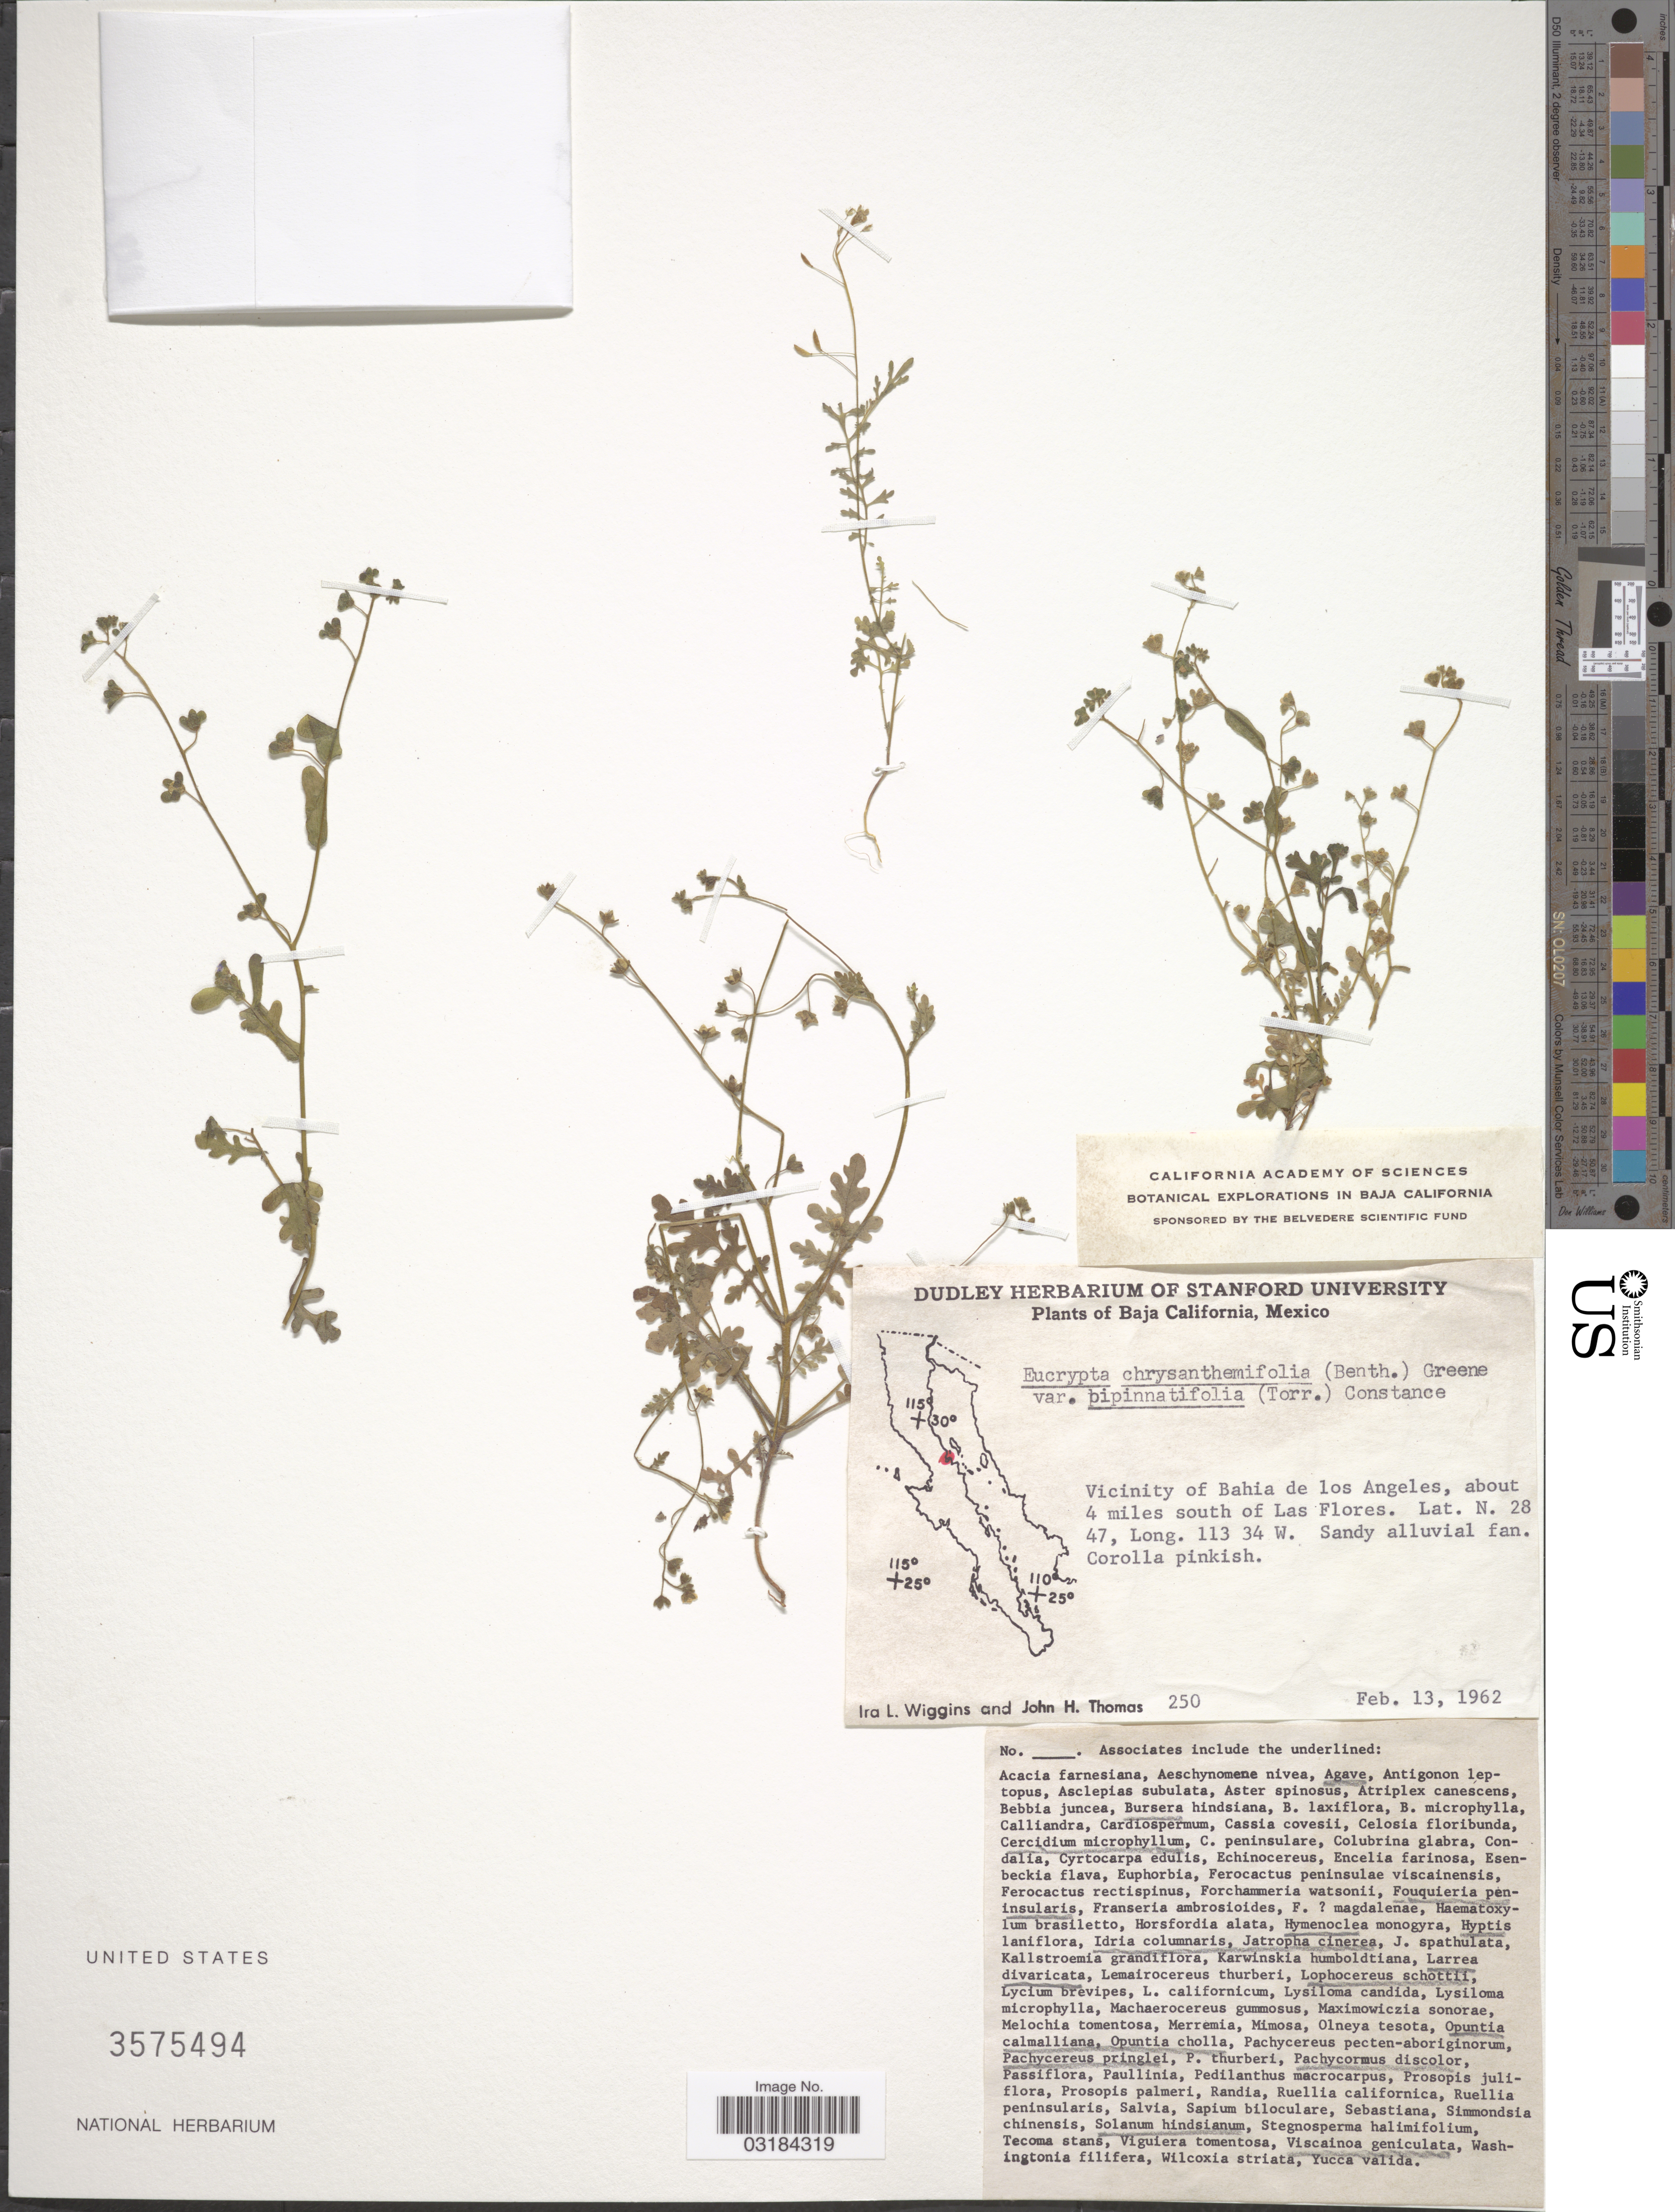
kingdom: Plantae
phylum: Tracheophyta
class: Magnoliopsida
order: Boraginales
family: Hydrophyllaceae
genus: Eucrypta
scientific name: Eucrypta chrysanthemifolia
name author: (Benth.) Greene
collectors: I. L. Wiggins & J. H. Thomas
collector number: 250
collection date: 1962-02-13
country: Mexico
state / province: Baja California Norte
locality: Vicinity of Bahia de Los Angeles, about 4 miles south of Las Flores.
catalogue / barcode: US 3575494